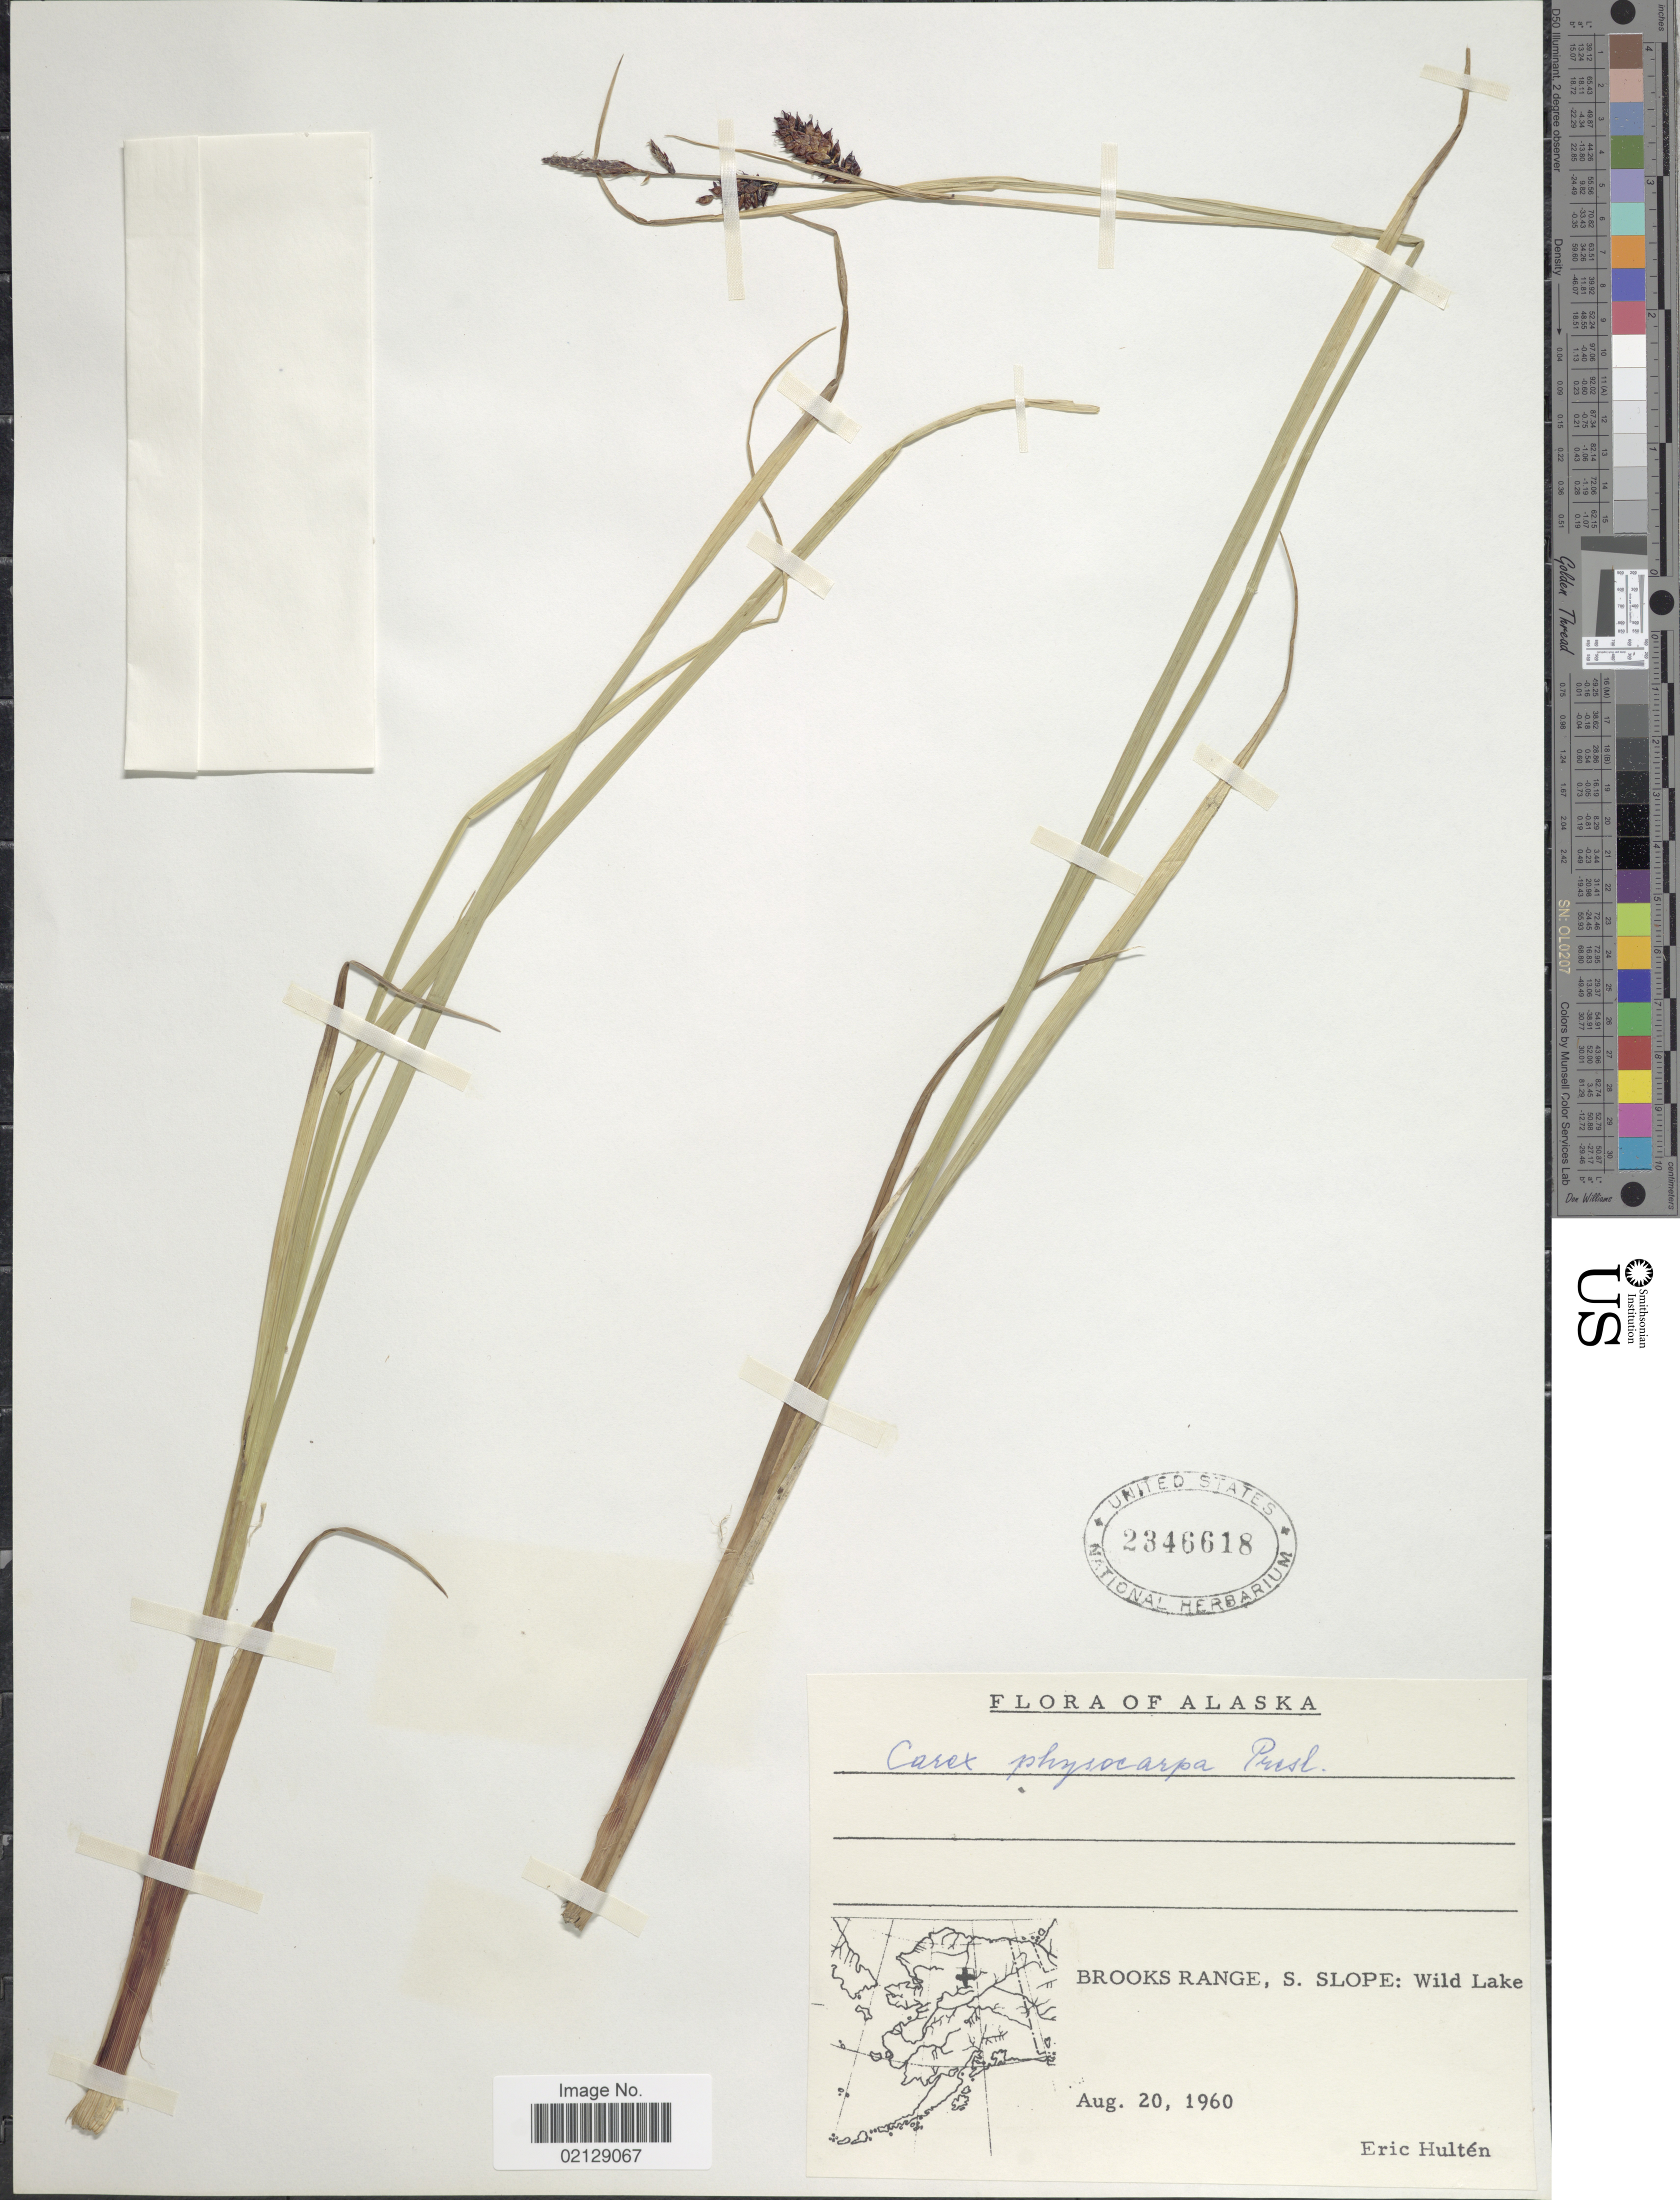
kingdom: Plantae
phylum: Tracheophyta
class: Liliopsida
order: Poales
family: Cyperaceae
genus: Carex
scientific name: Carex saxatilis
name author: L.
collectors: E. G. Hultén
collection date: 1960-08-20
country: United States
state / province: Alaska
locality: Brooks Range, S. Slope: Wild Lake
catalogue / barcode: US 2346618